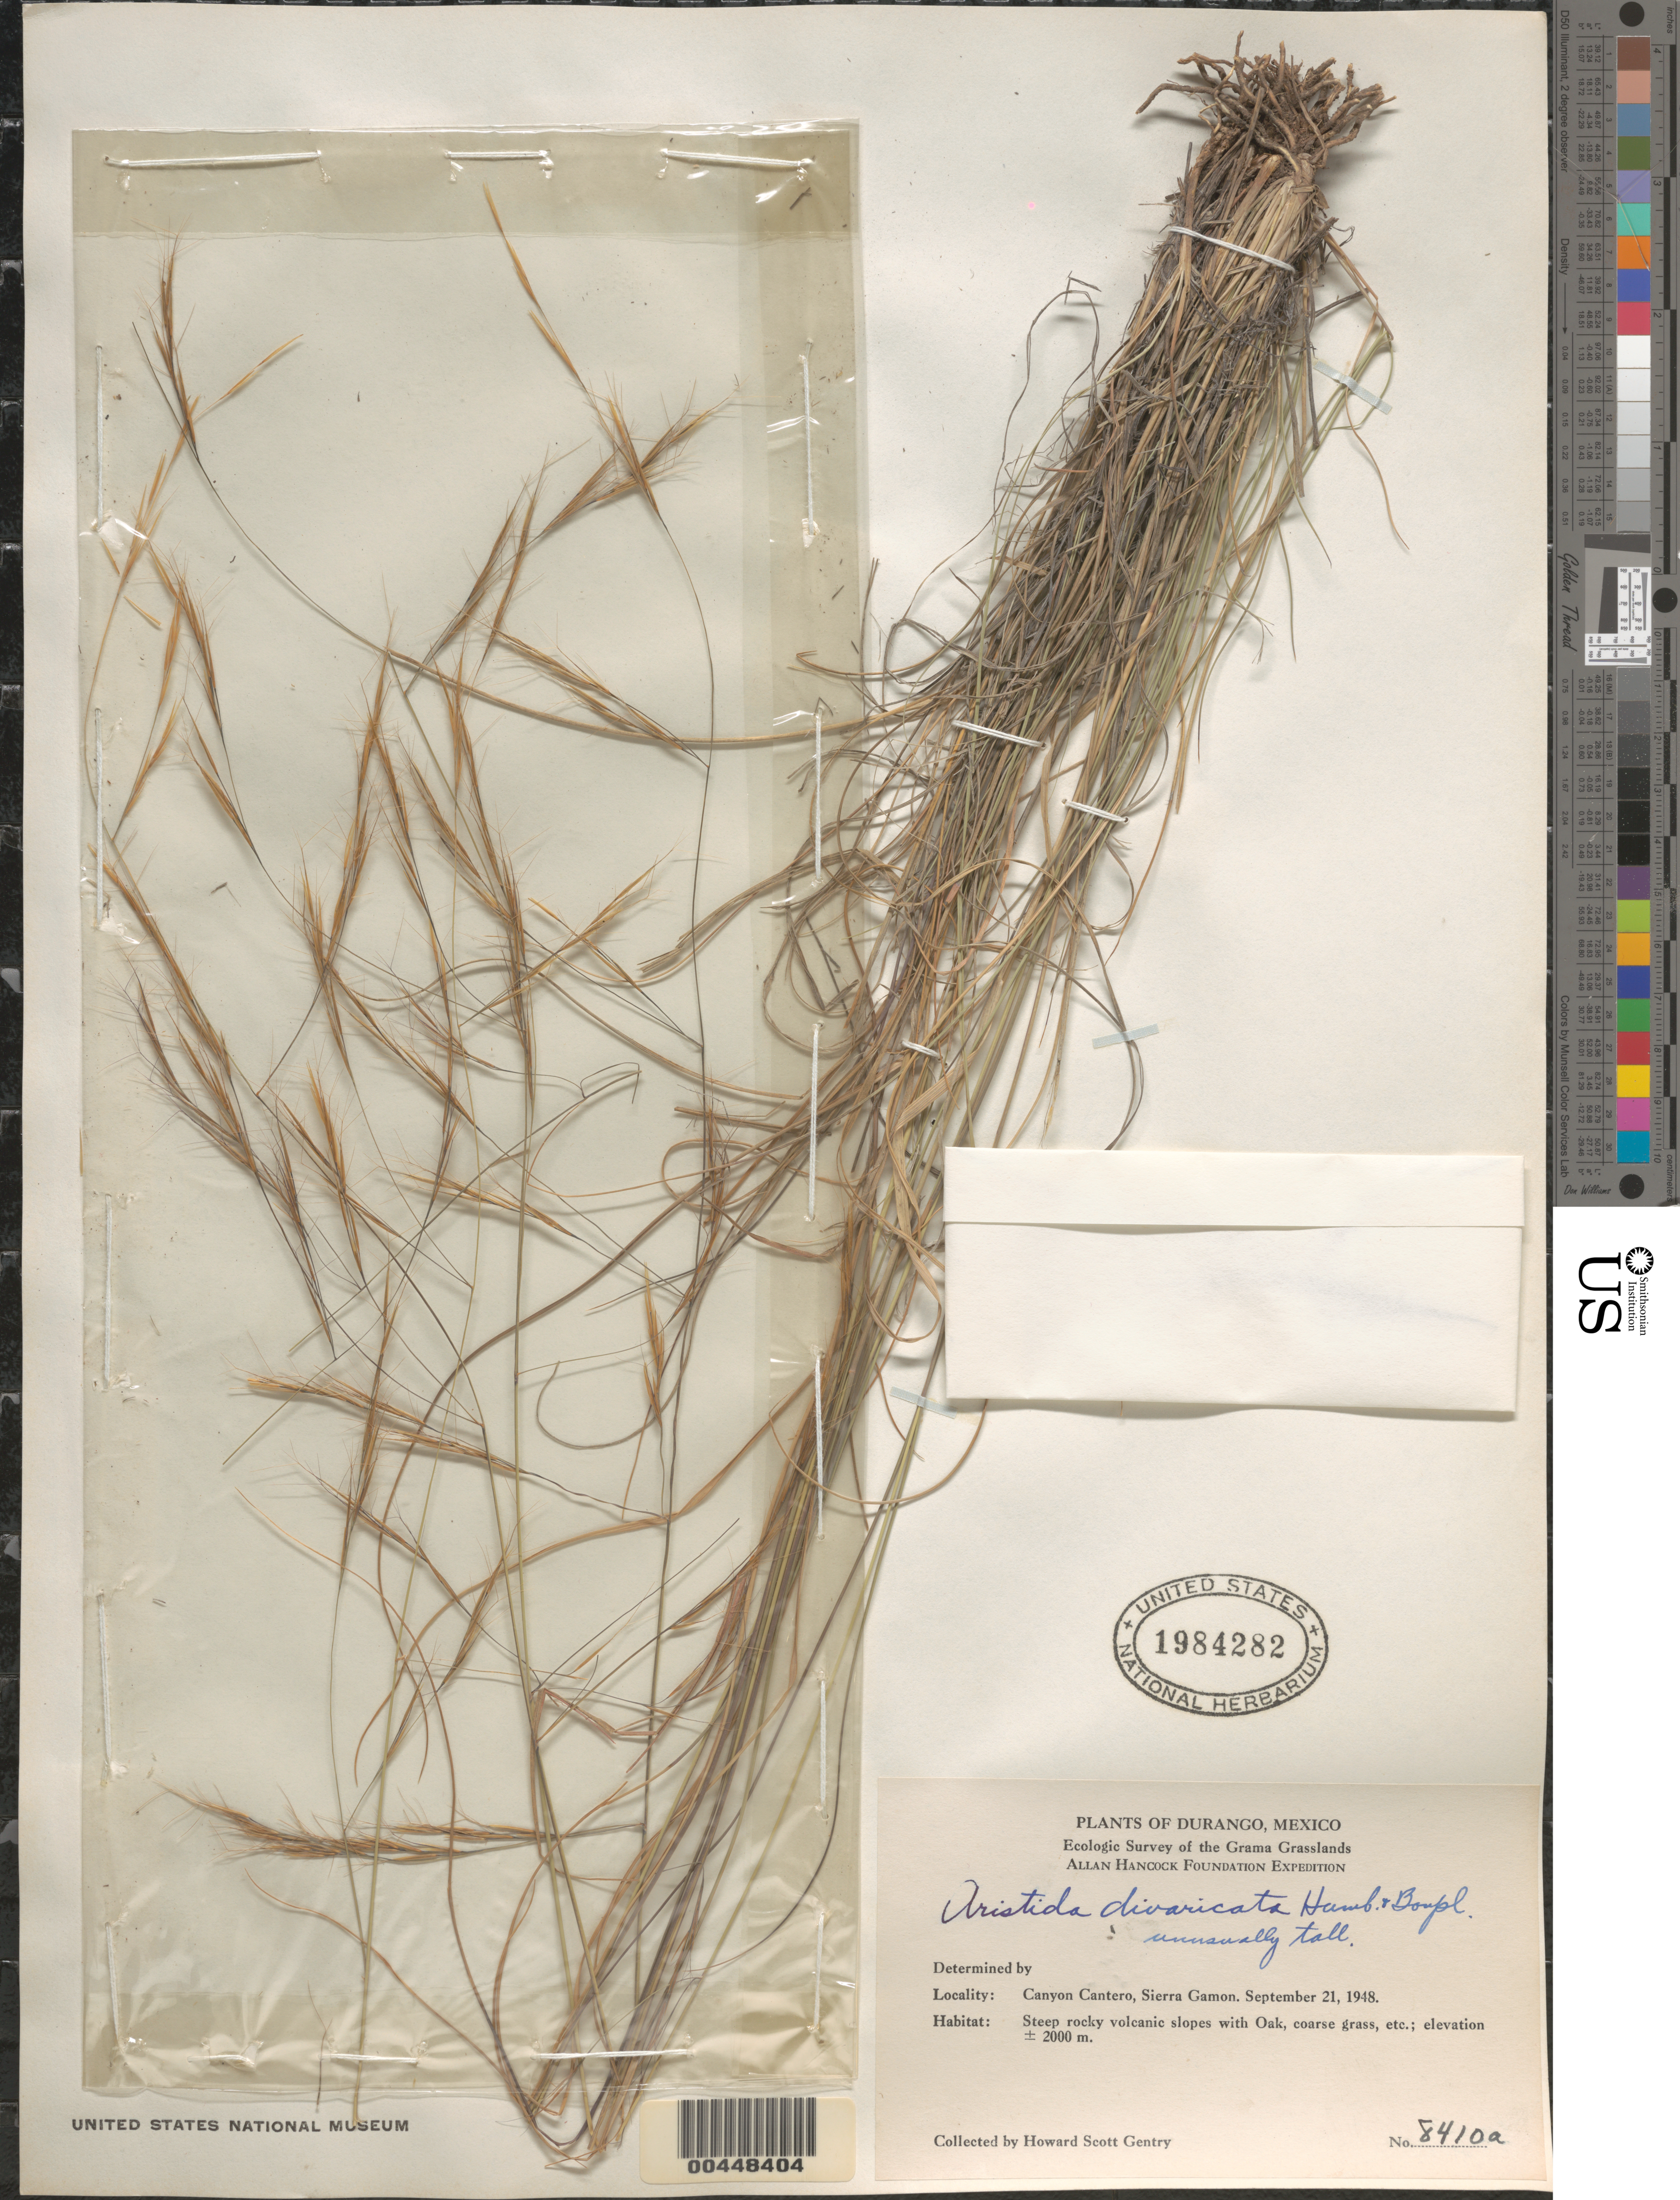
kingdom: Plantae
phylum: Tracheophyta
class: Liliopsida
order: Poales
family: Poaceae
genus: Aristida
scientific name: Aristida divaricata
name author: Humb. & Bonpl. ex Willd.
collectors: H. S. Gentry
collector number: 8410a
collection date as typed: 21 Sep 1948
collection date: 1948-09-21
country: Mexico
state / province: Durango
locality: Canyon Cantero, Sierra Gamon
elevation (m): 2000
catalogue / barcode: US 1984282